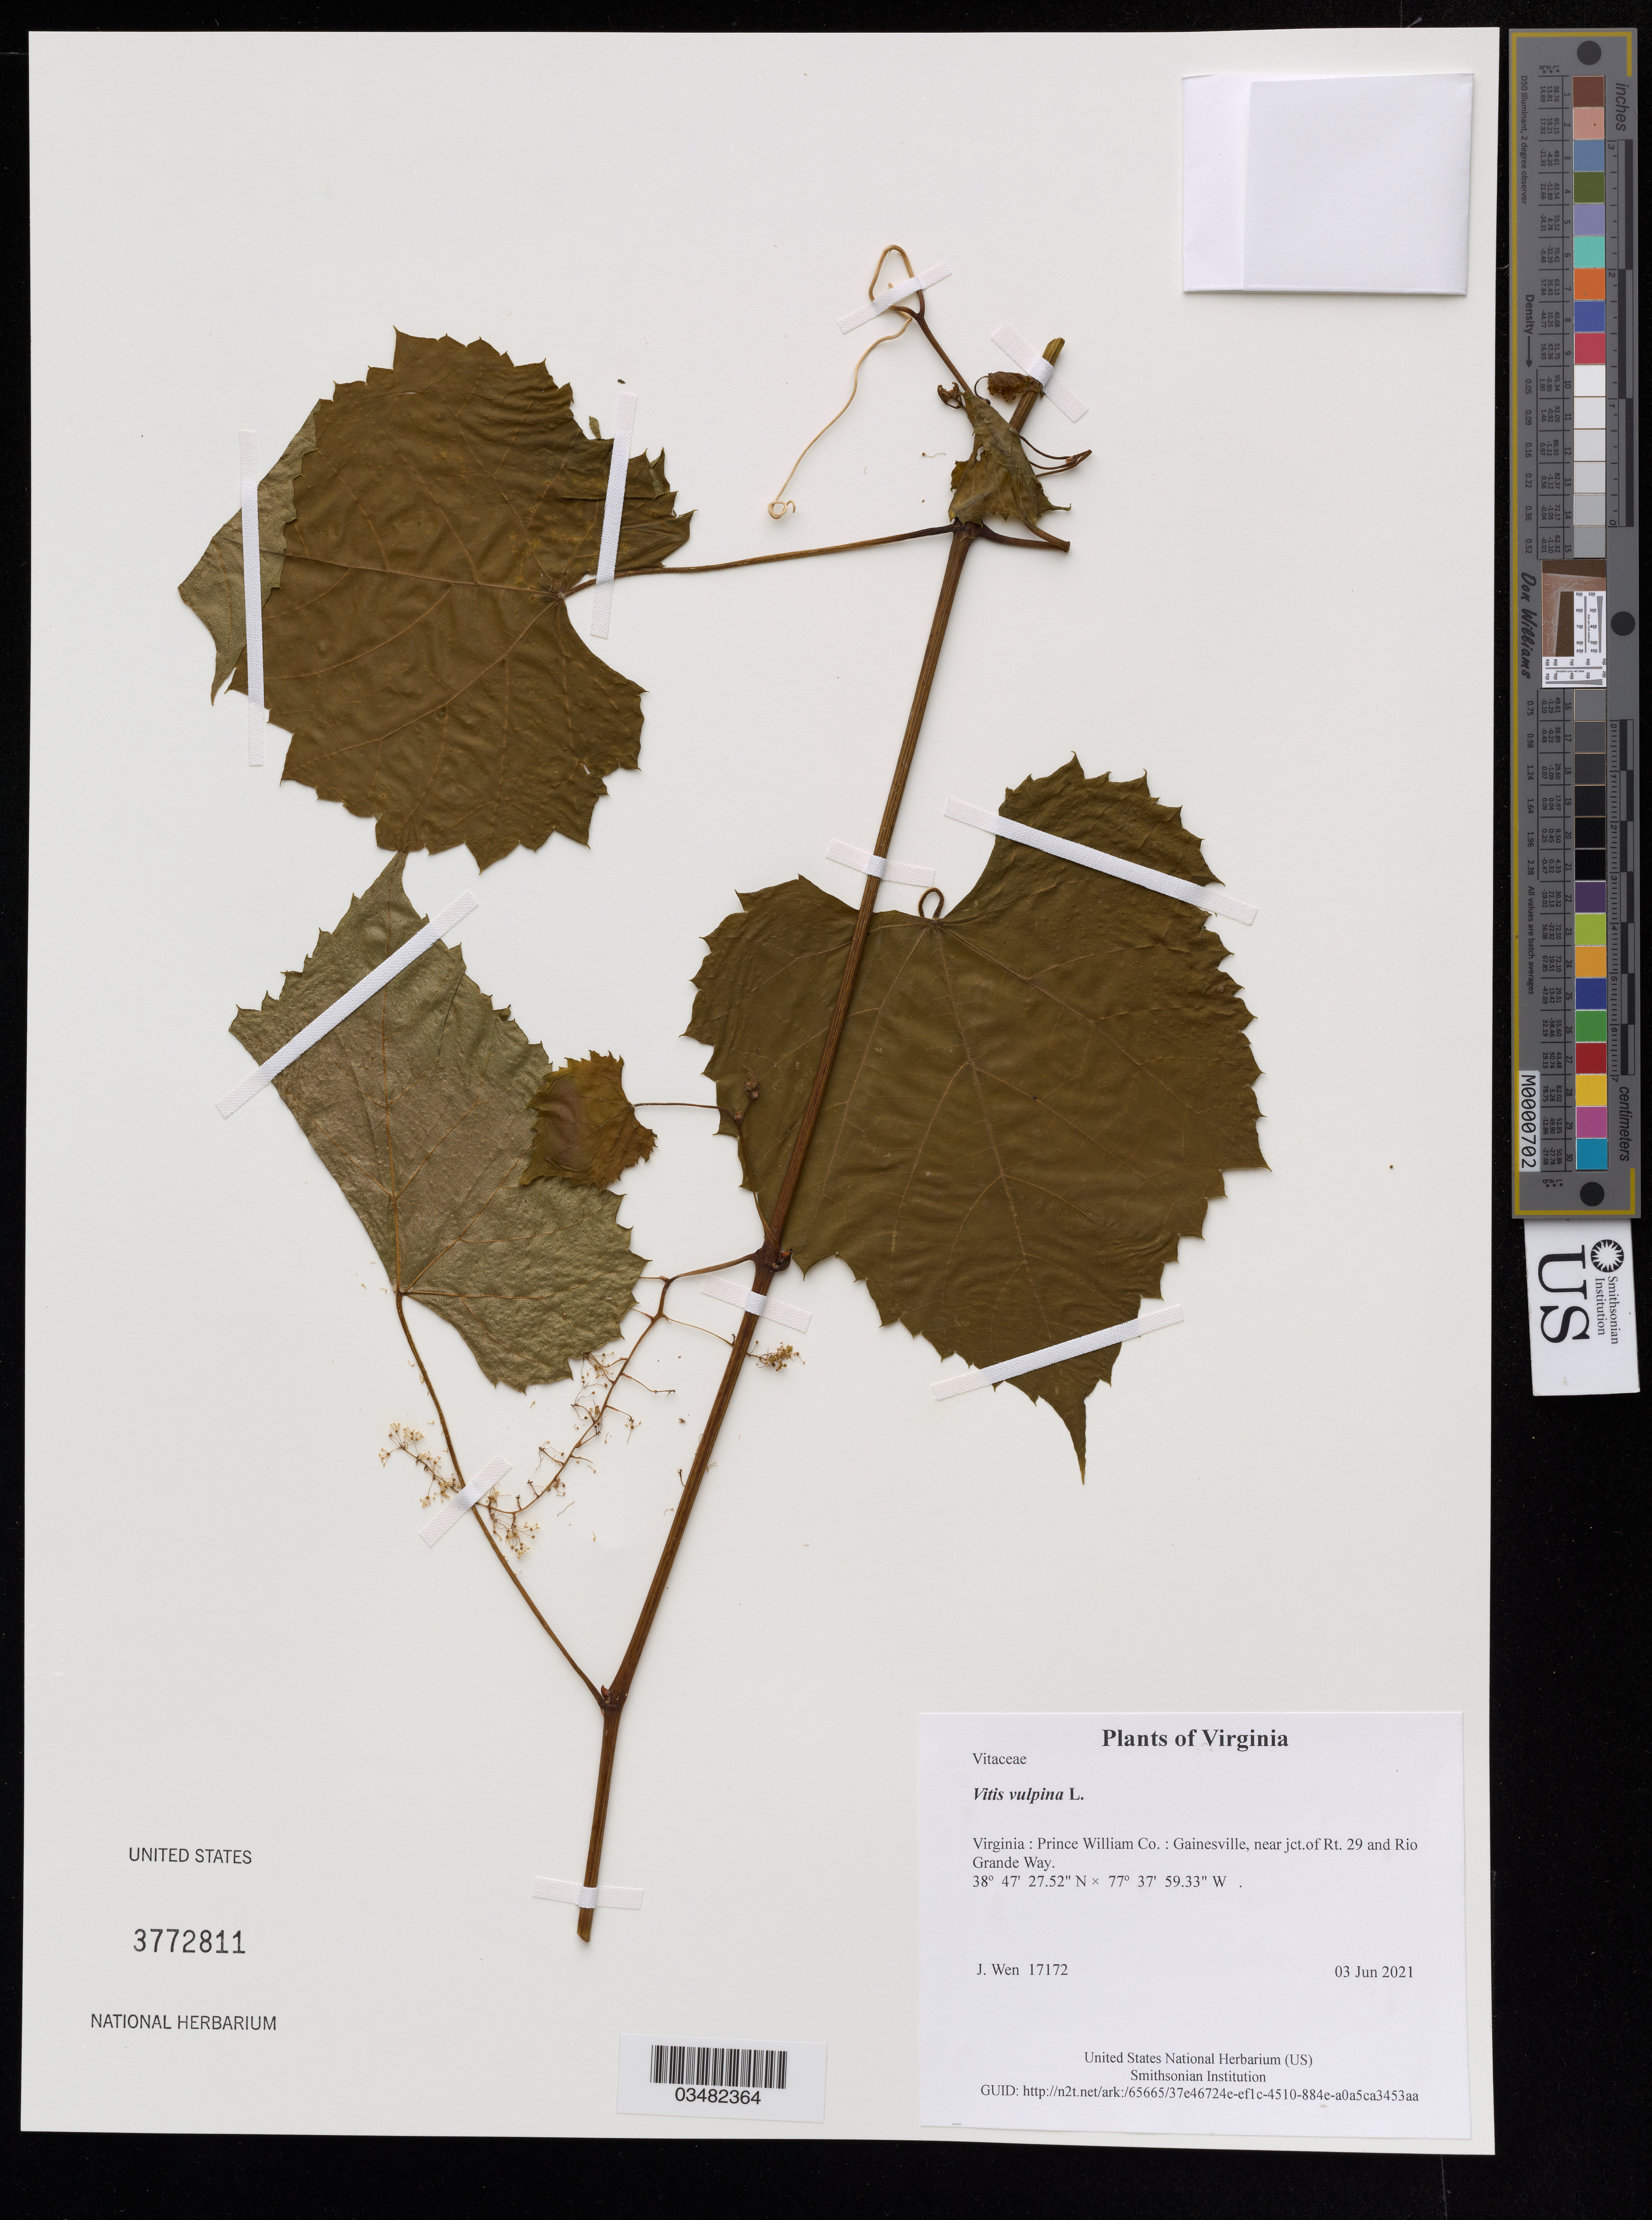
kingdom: Plantae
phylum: Tracheophyta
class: Magnoliopsida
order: Vitales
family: Vitaceae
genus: Vitis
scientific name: Vitis vulpina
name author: L.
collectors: J. Wen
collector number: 17172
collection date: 2021-06-03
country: United States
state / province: Virginia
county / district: Prince William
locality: Gainesville, near jct.of Rt. 29 and Rio Grande Way.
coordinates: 38.790977 N, 77.633148 W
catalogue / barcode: US 3772811